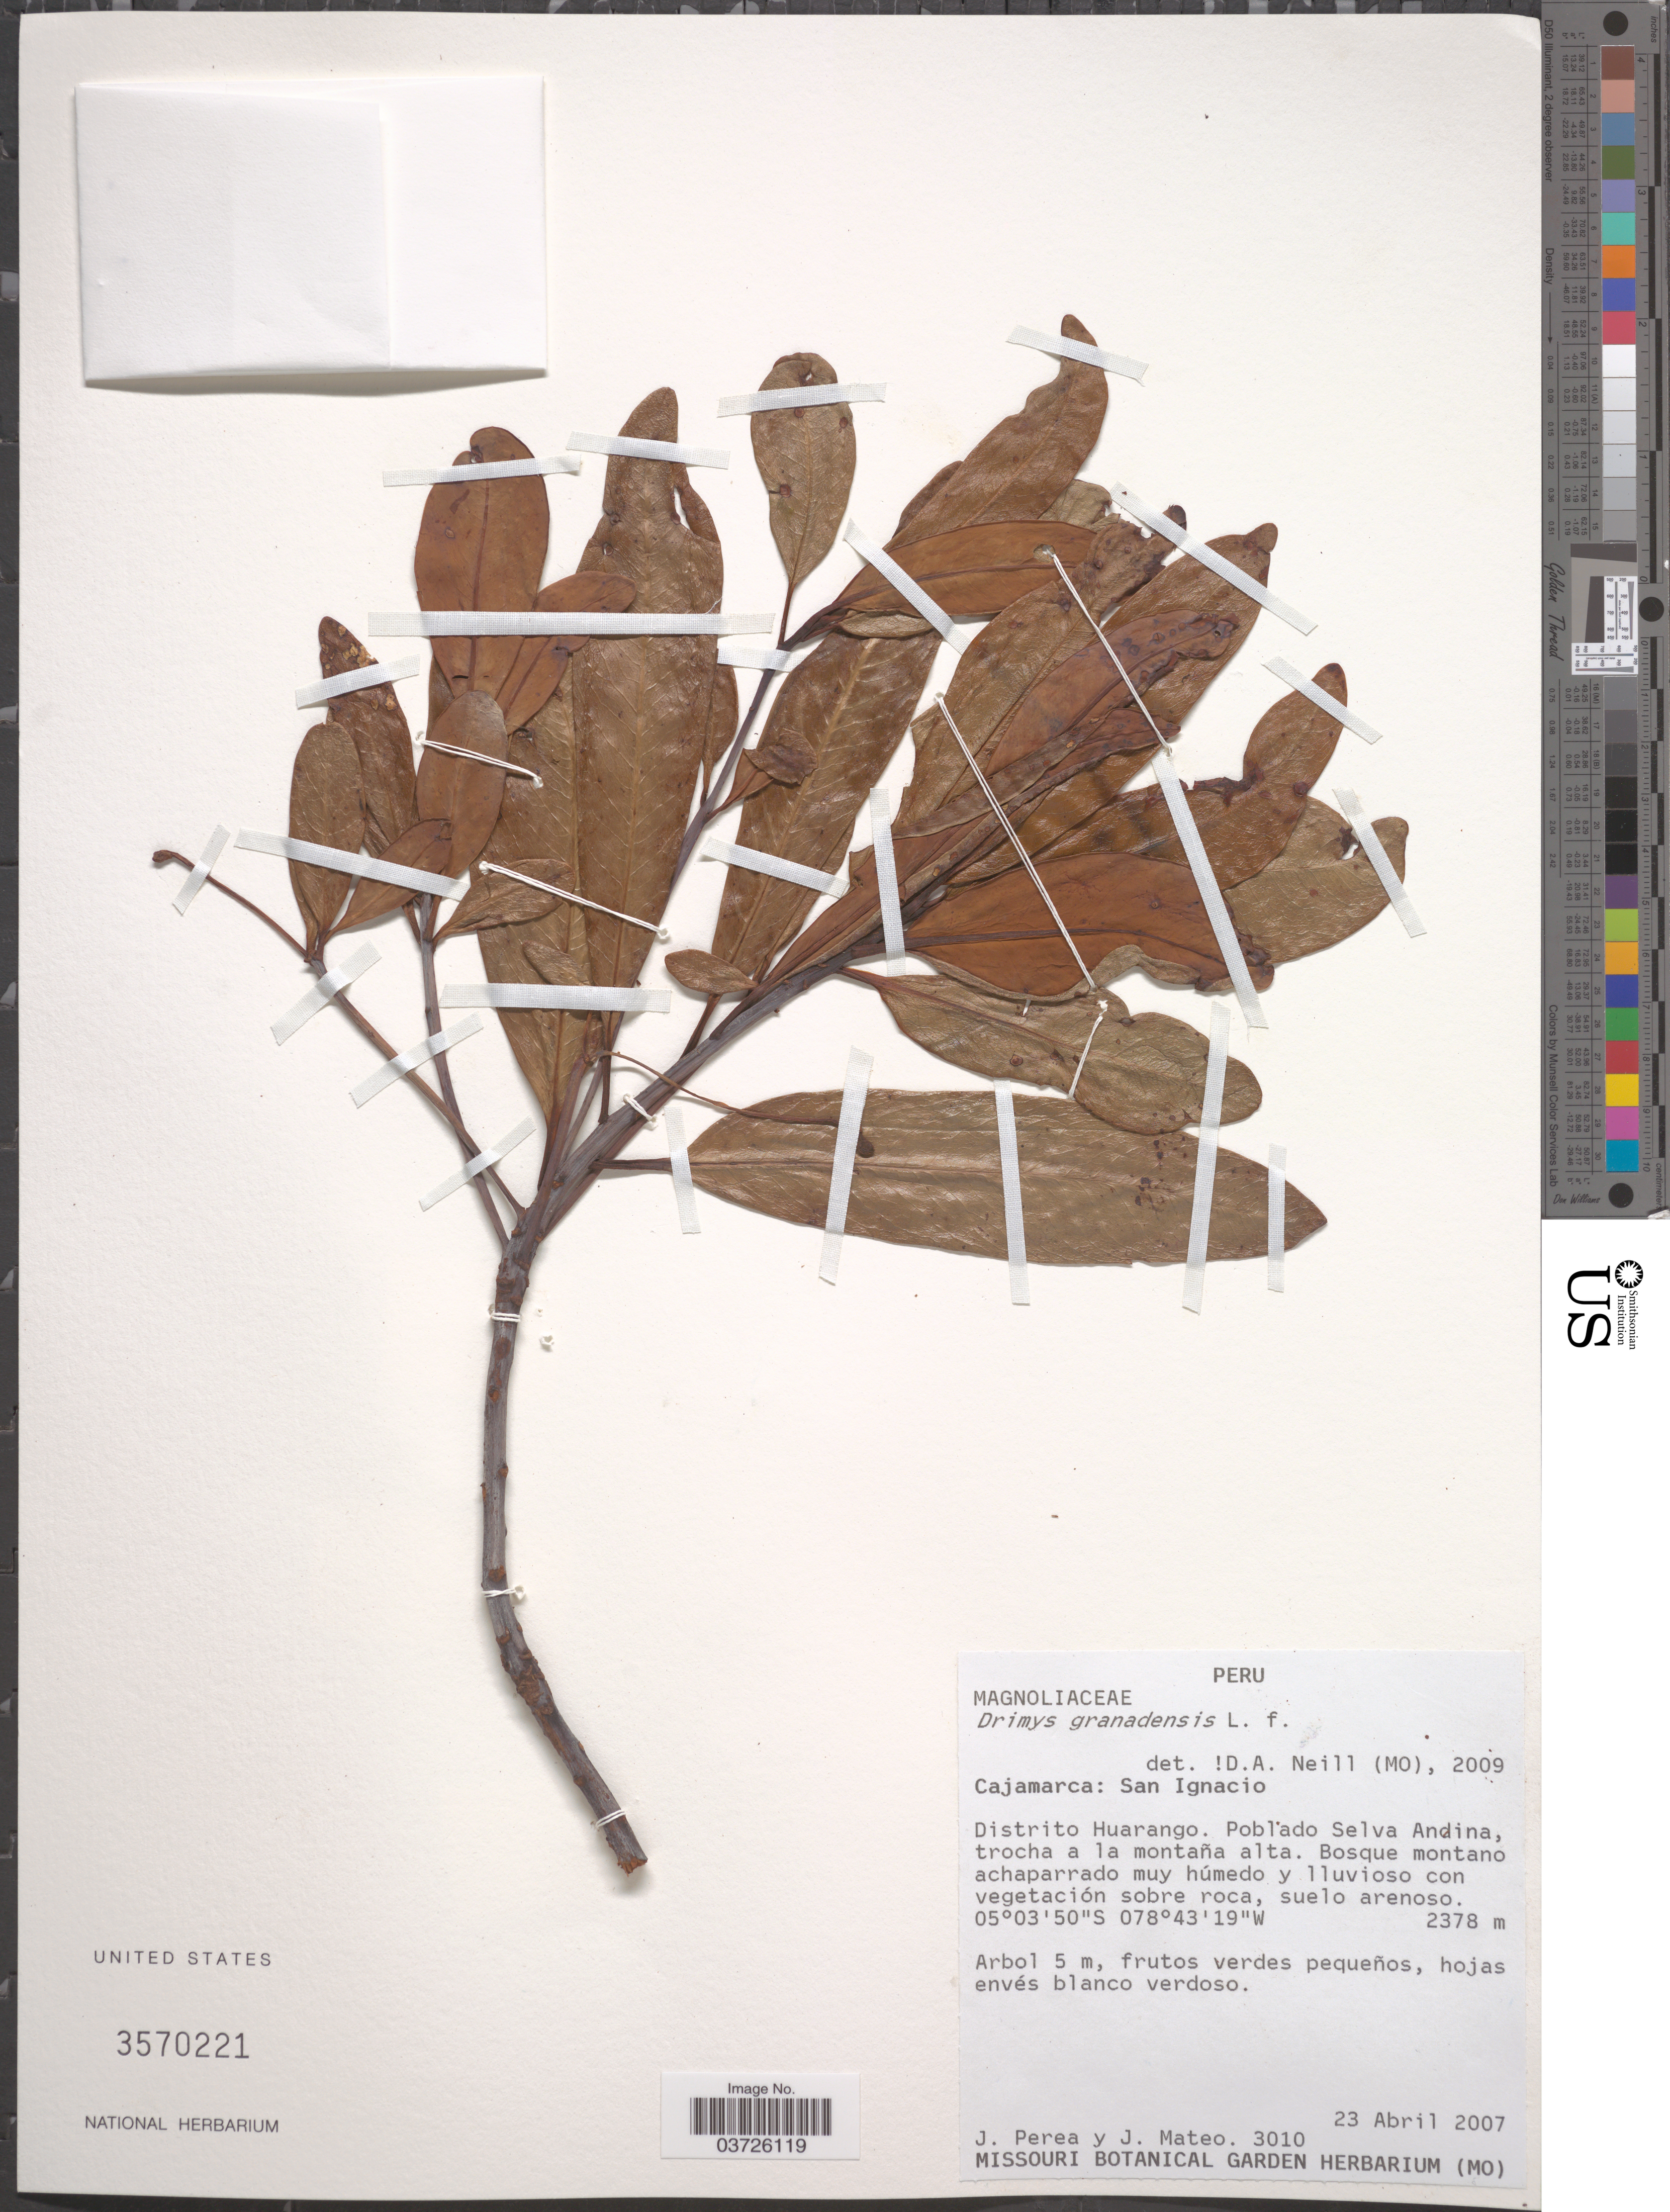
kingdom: Plantae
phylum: Tracheophyta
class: Magnoliopsida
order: Canellales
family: Winteraceae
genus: Drimys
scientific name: Drimys granadensis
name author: L. f.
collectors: J. Perea & J. Mateo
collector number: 3010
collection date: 2007-04-23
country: Peru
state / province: Cajamarca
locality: San Ignacio. Distrito Huarango. Poblado Selva Andina.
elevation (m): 2378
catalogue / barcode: US 3570221